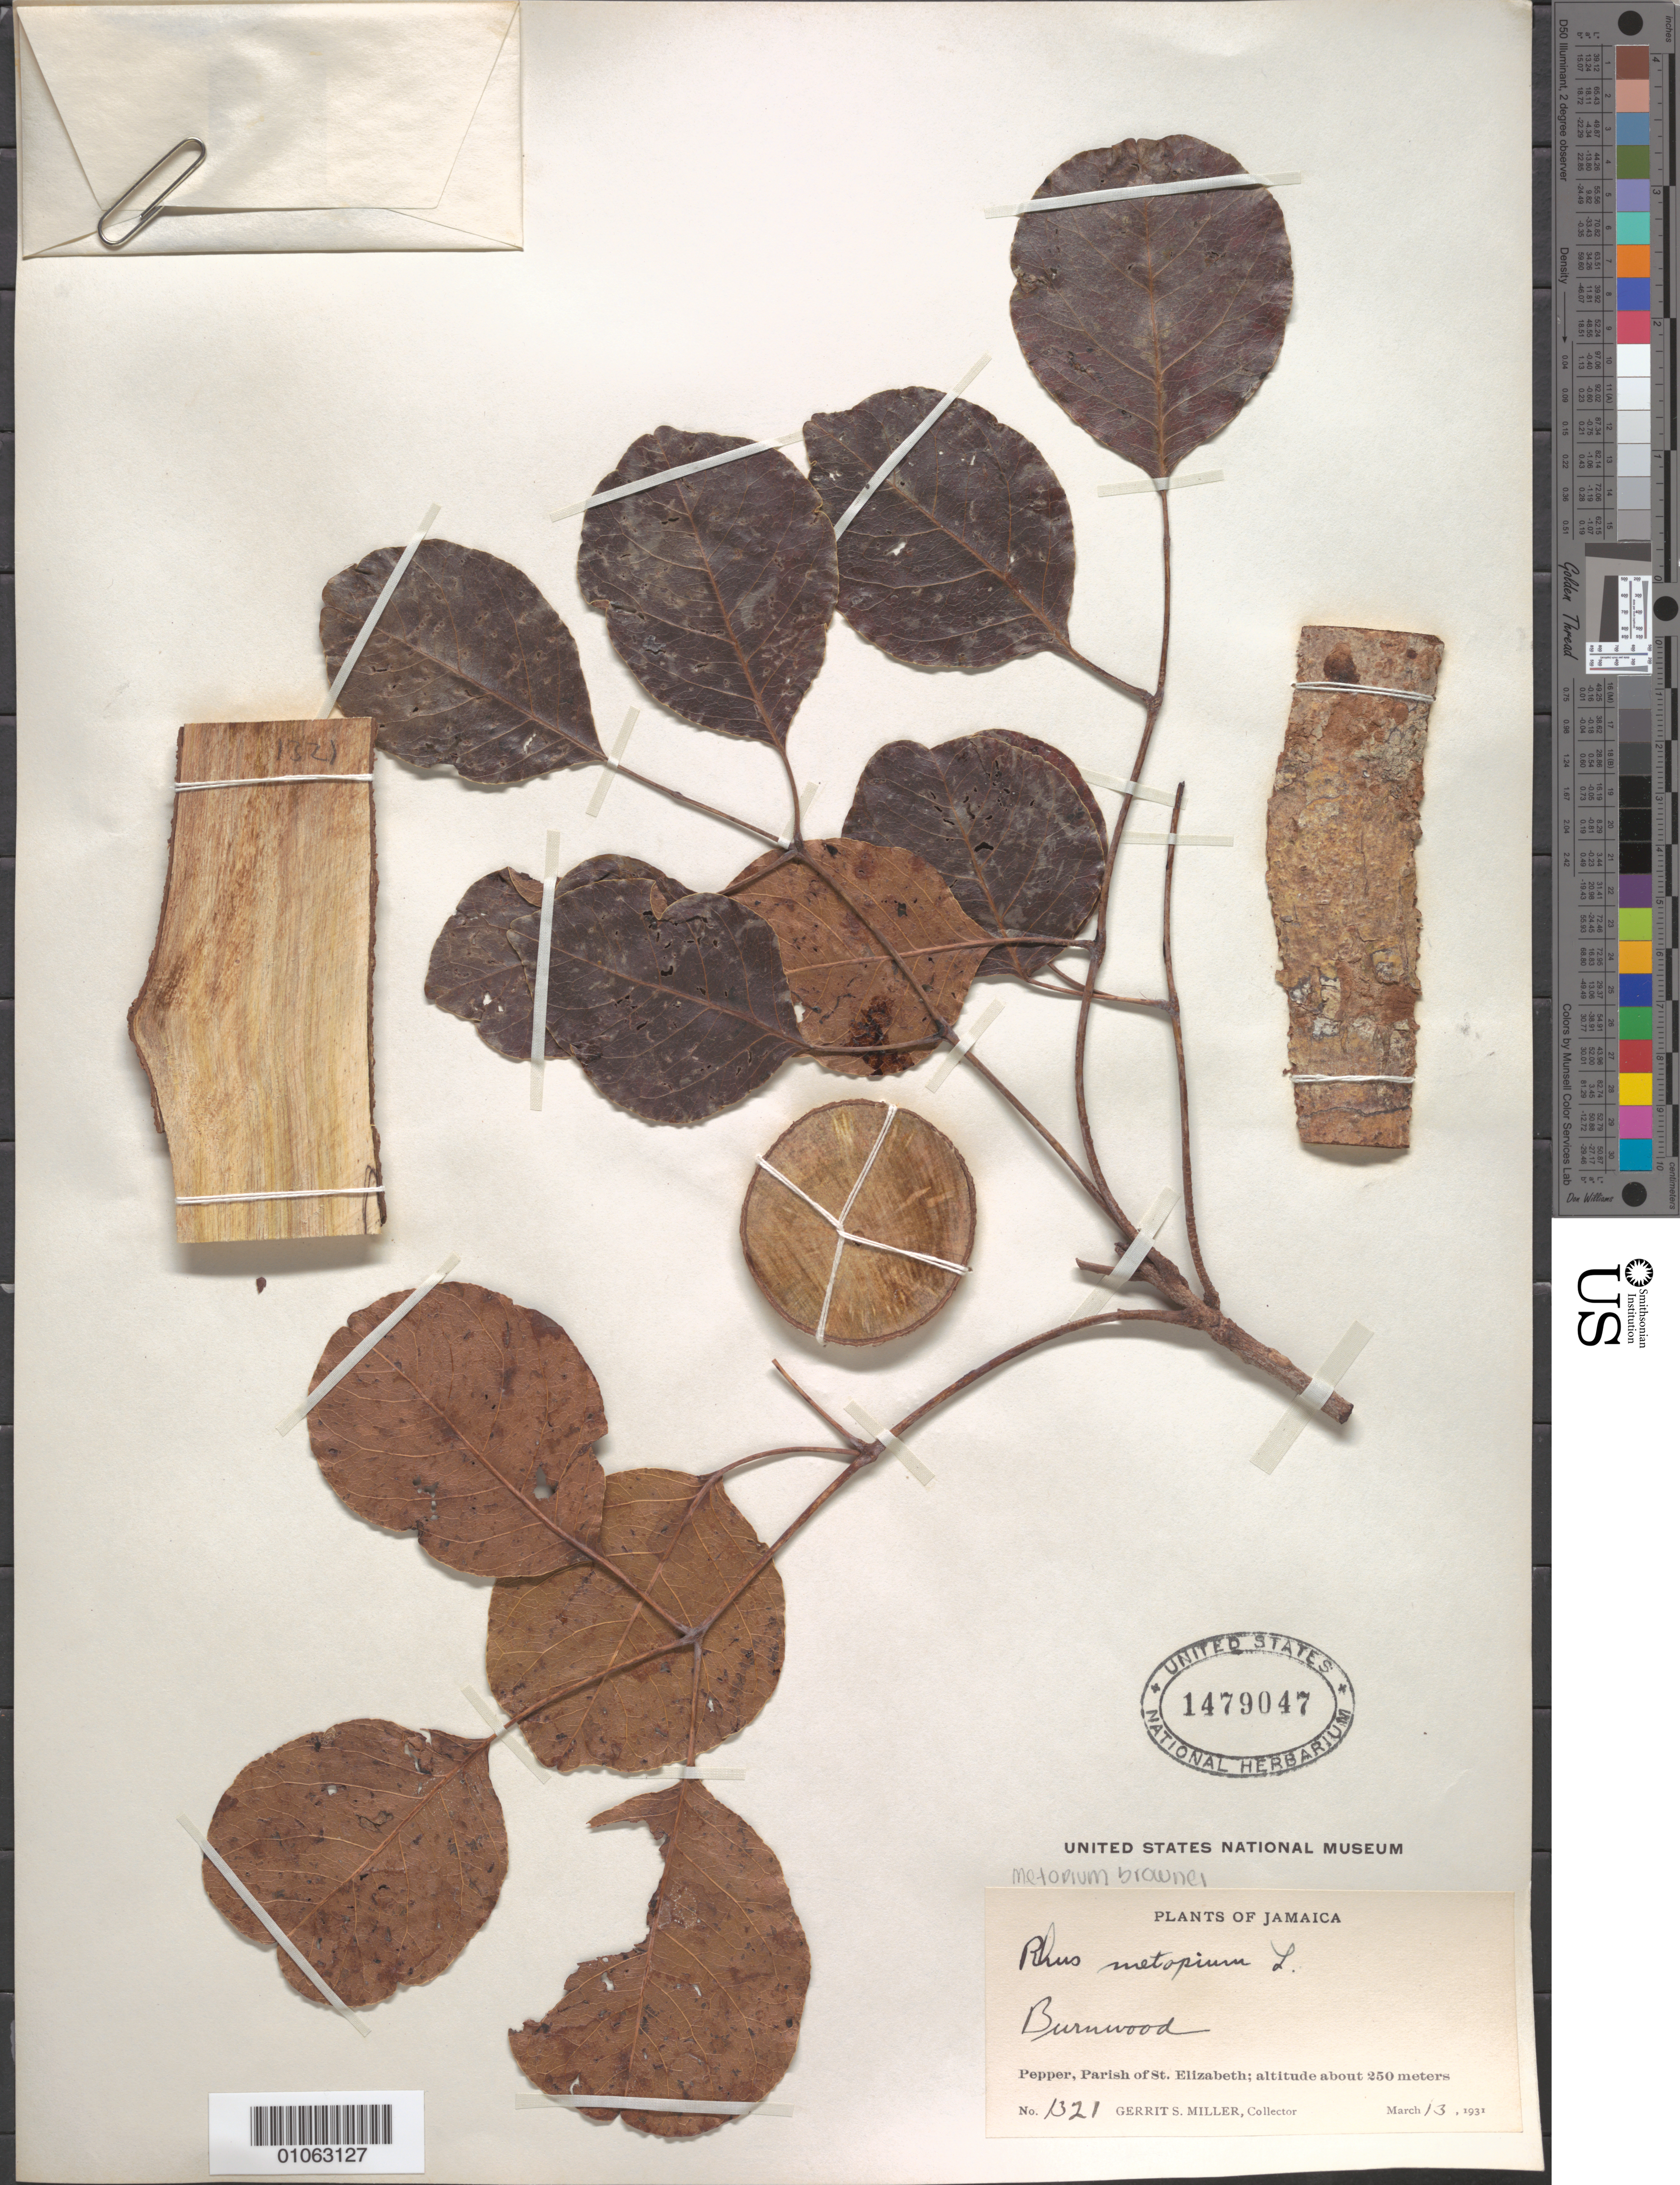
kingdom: Plantae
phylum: Tracheophyta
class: Magnoliopsida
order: Sapindales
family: Anacardiaceae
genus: Metopium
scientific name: Metopium brownei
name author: (Jacq.) Urb.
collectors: G. S. Miller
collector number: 1321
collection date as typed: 13 Mar 1931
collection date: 1931-03-13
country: Jamaica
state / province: Saint Elizabeth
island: Jamaica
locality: Pepper, Parish of St. Elizabeth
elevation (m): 250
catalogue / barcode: US 1479047